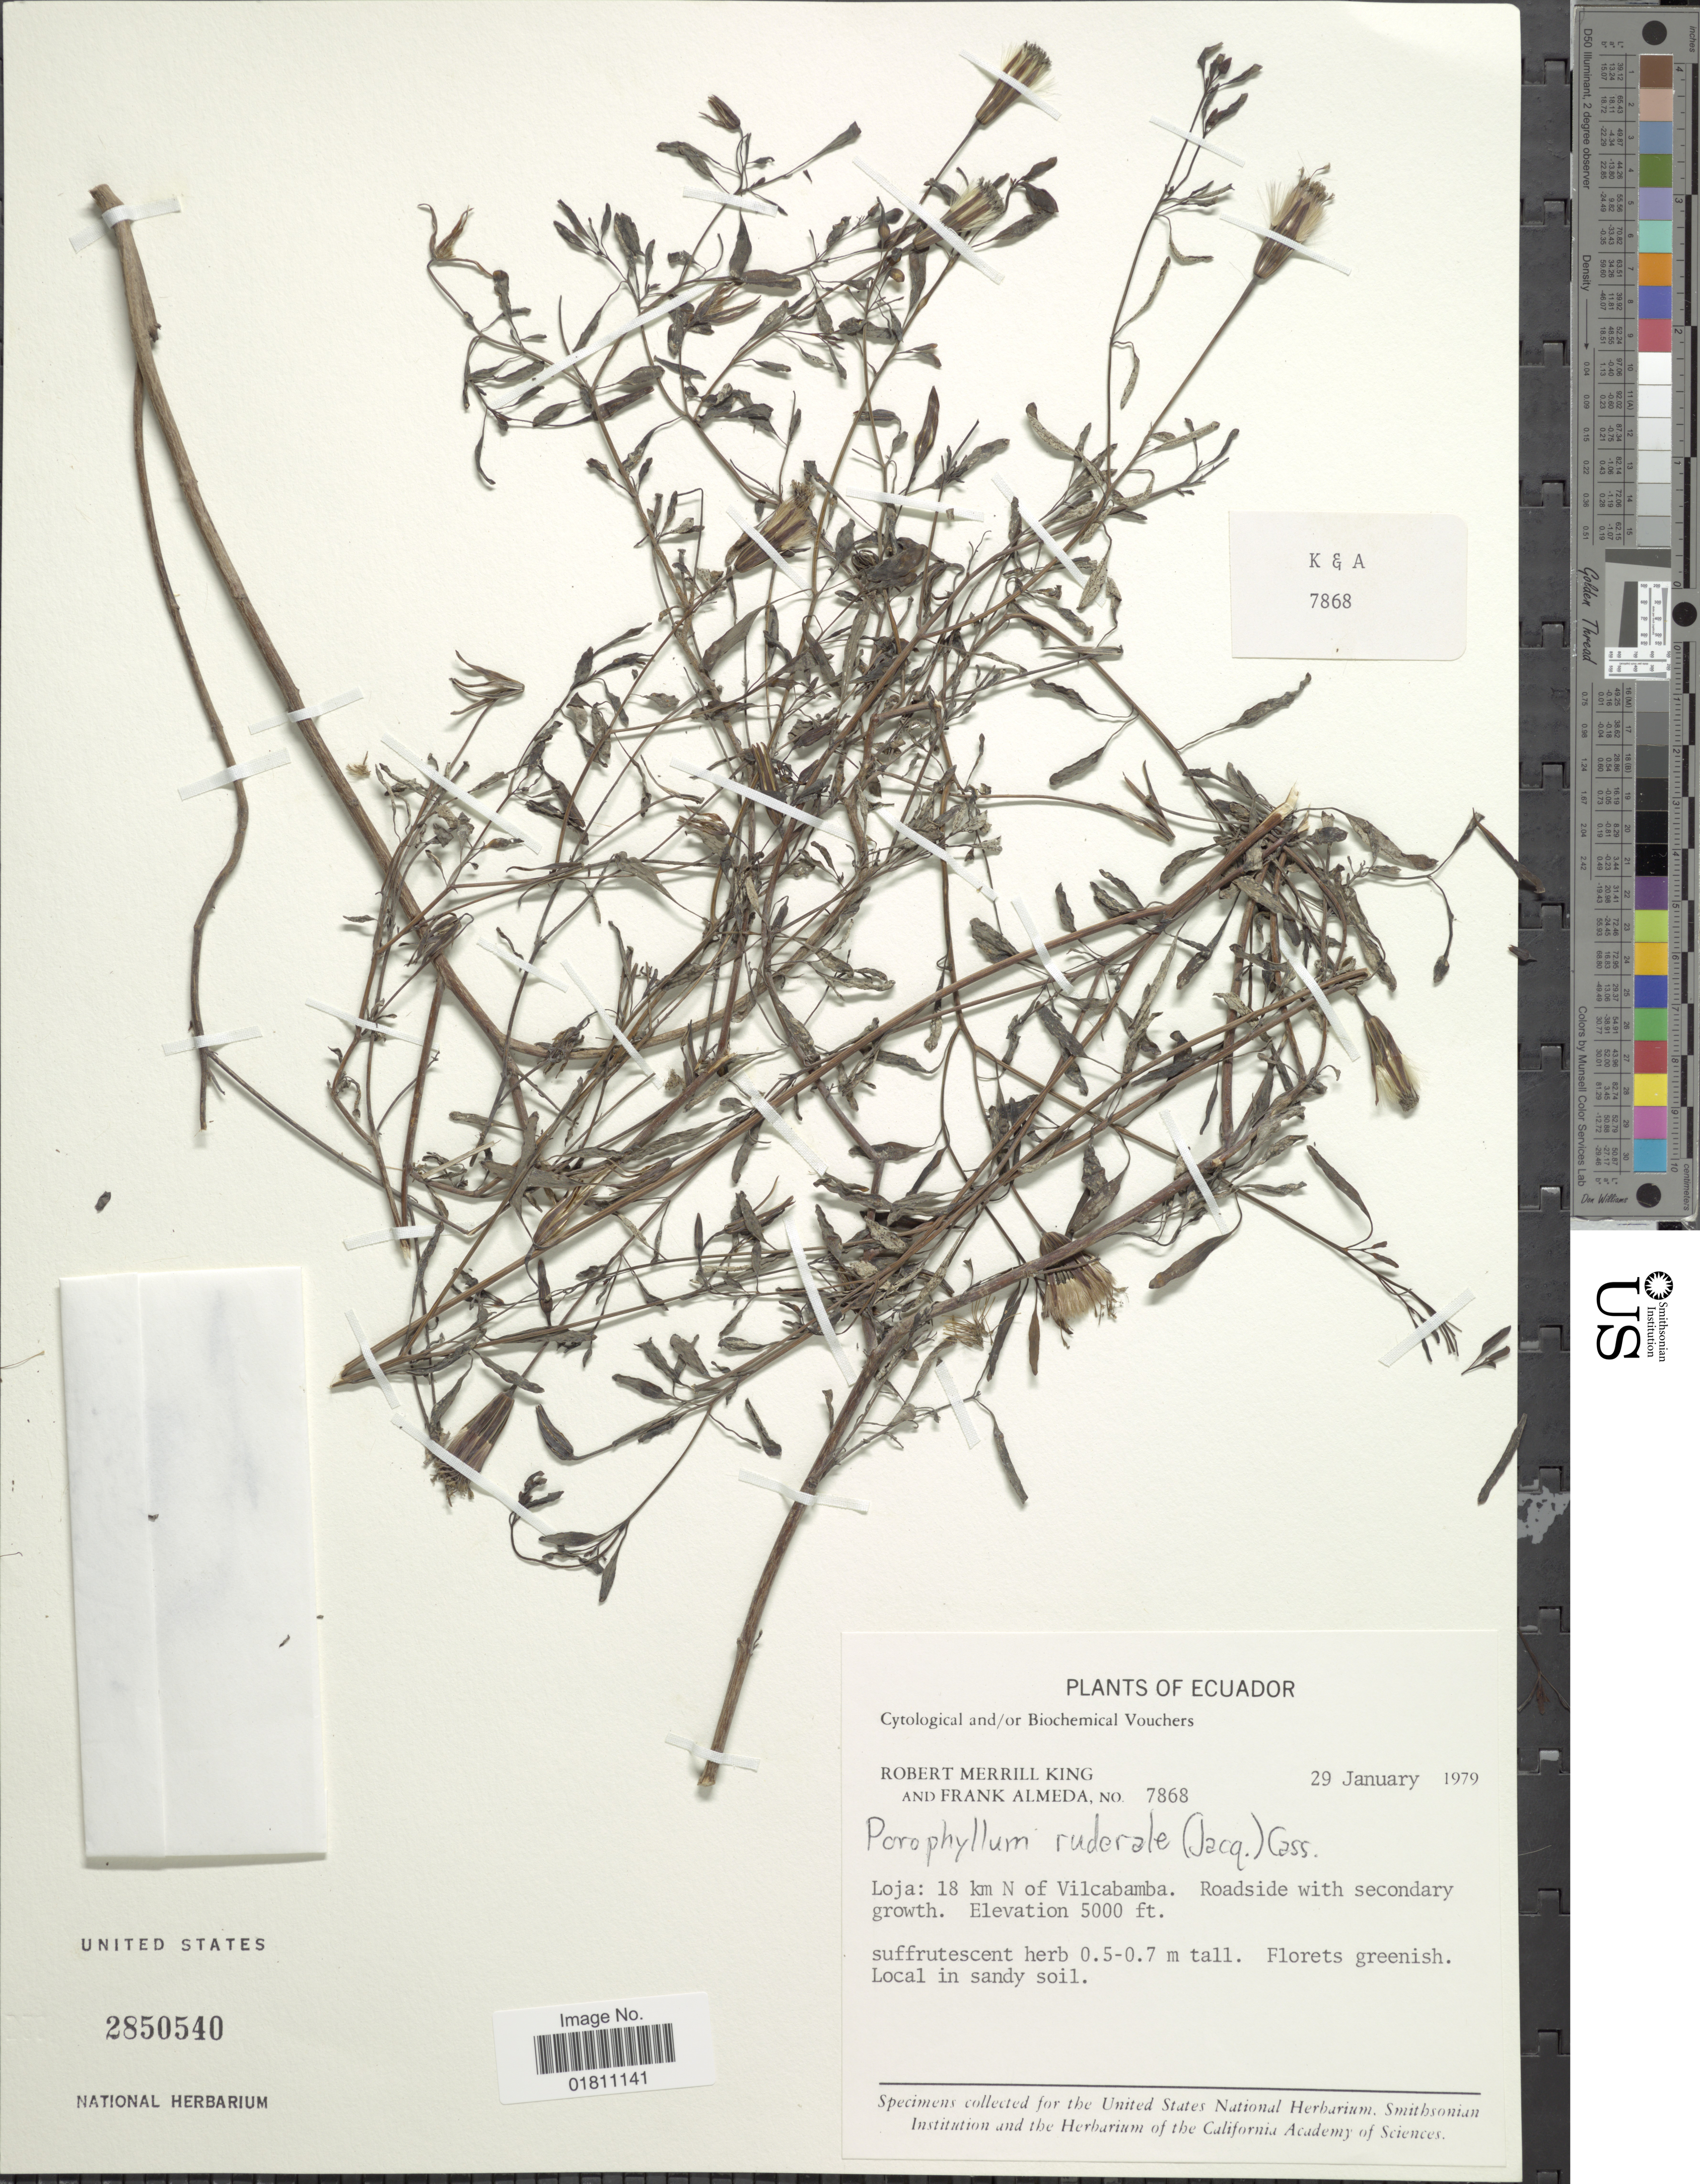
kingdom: Plantae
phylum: Tracheophyta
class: Magnoliopsida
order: Asterales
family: Asteraceae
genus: Porophyllum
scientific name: Porophyllum ruderale subsp. ruderale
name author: (Jacq.) Cass.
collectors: R. M. King & F. Almeda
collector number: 7868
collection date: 1979-01-29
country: Ecuador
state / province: Loja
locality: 18 km N of Vilcabamba. Roadside with secondary growth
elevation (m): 1524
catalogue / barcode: US 2850540